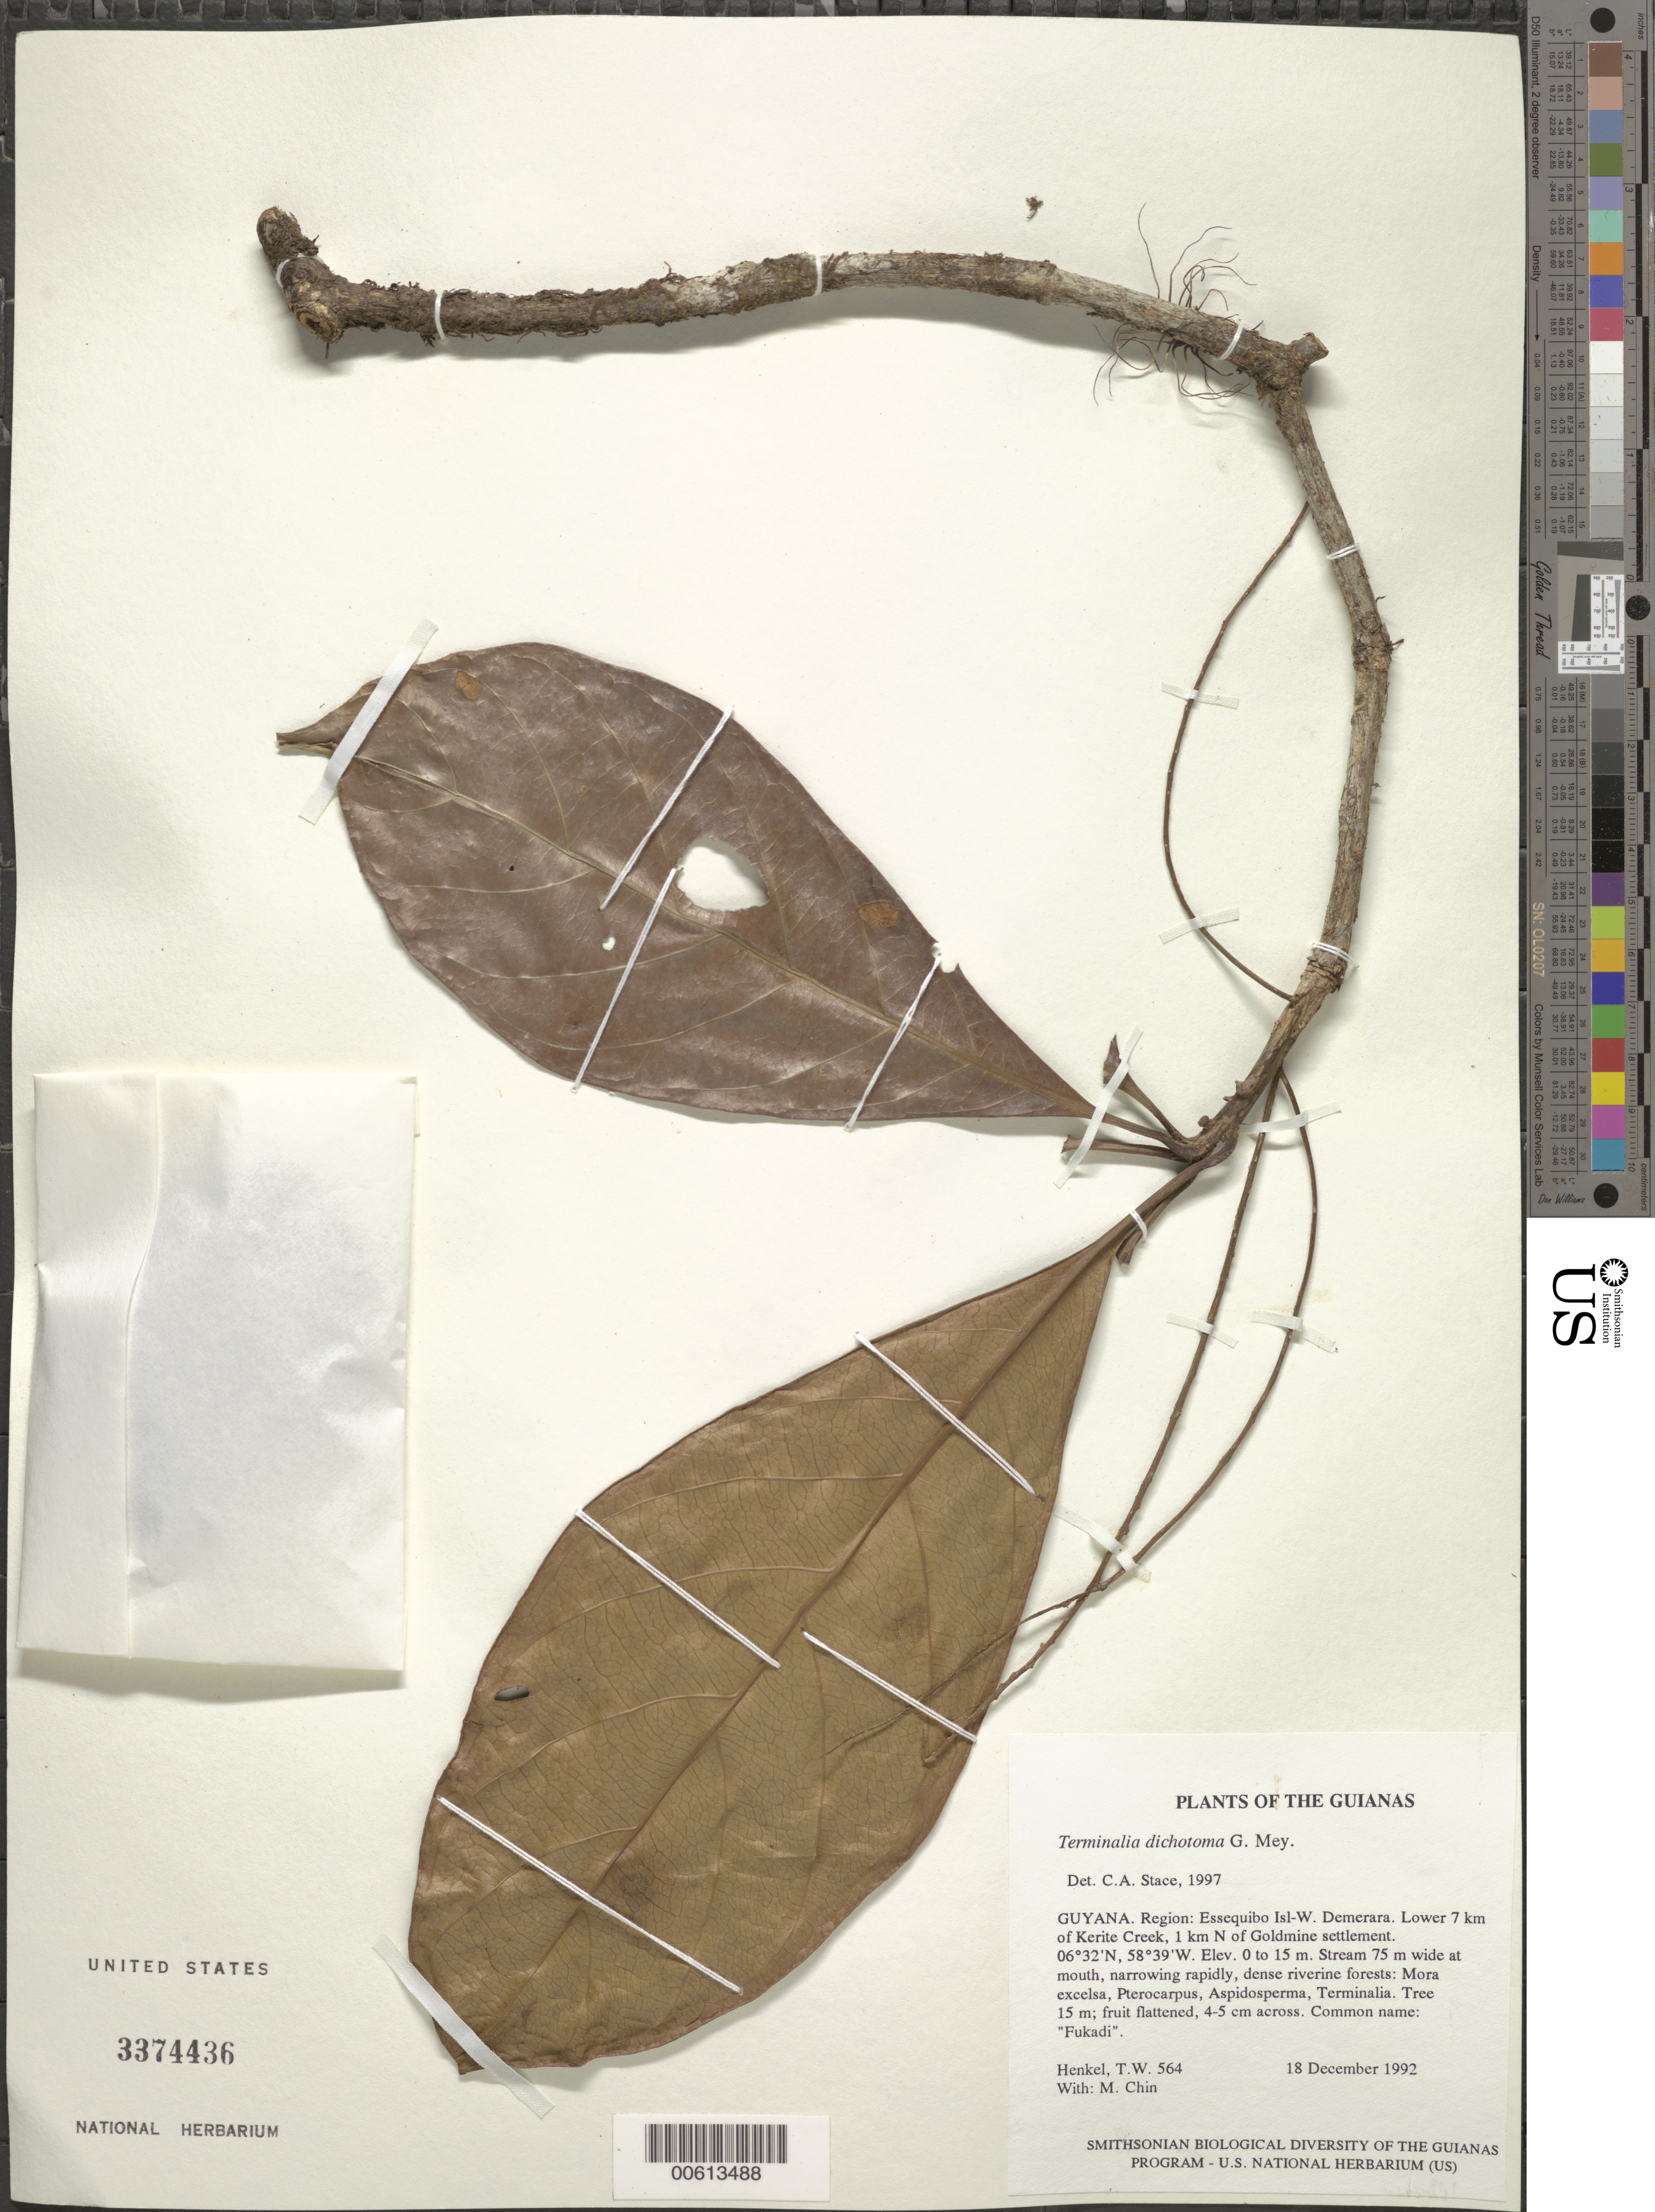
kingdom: Plantae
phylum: Tracheophyta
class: Magnoliopsida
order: Asterales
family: Asteraceae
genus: Conyza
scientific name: Conyza bonariensis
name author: (L.) Cronq.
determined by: Funk, Vicki A., (BOT), Smithsonian Institution - National Museum of Natural History (UNITED STATES)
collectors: T. Henkel, M. Chin & L. Williams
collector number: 5564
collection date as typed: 13 July 1994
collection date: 1994-07-13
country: Guyana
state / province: Potaro-Siparuni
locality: Pakaraima Mts; Upper Ireng watershed; Malakwalai-Tipu summit along SE escarpment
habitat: Montane savanna with exposed sandstone and sclerophyllous scrub on escarpment edge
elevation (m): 1400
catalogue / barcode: US 3374436